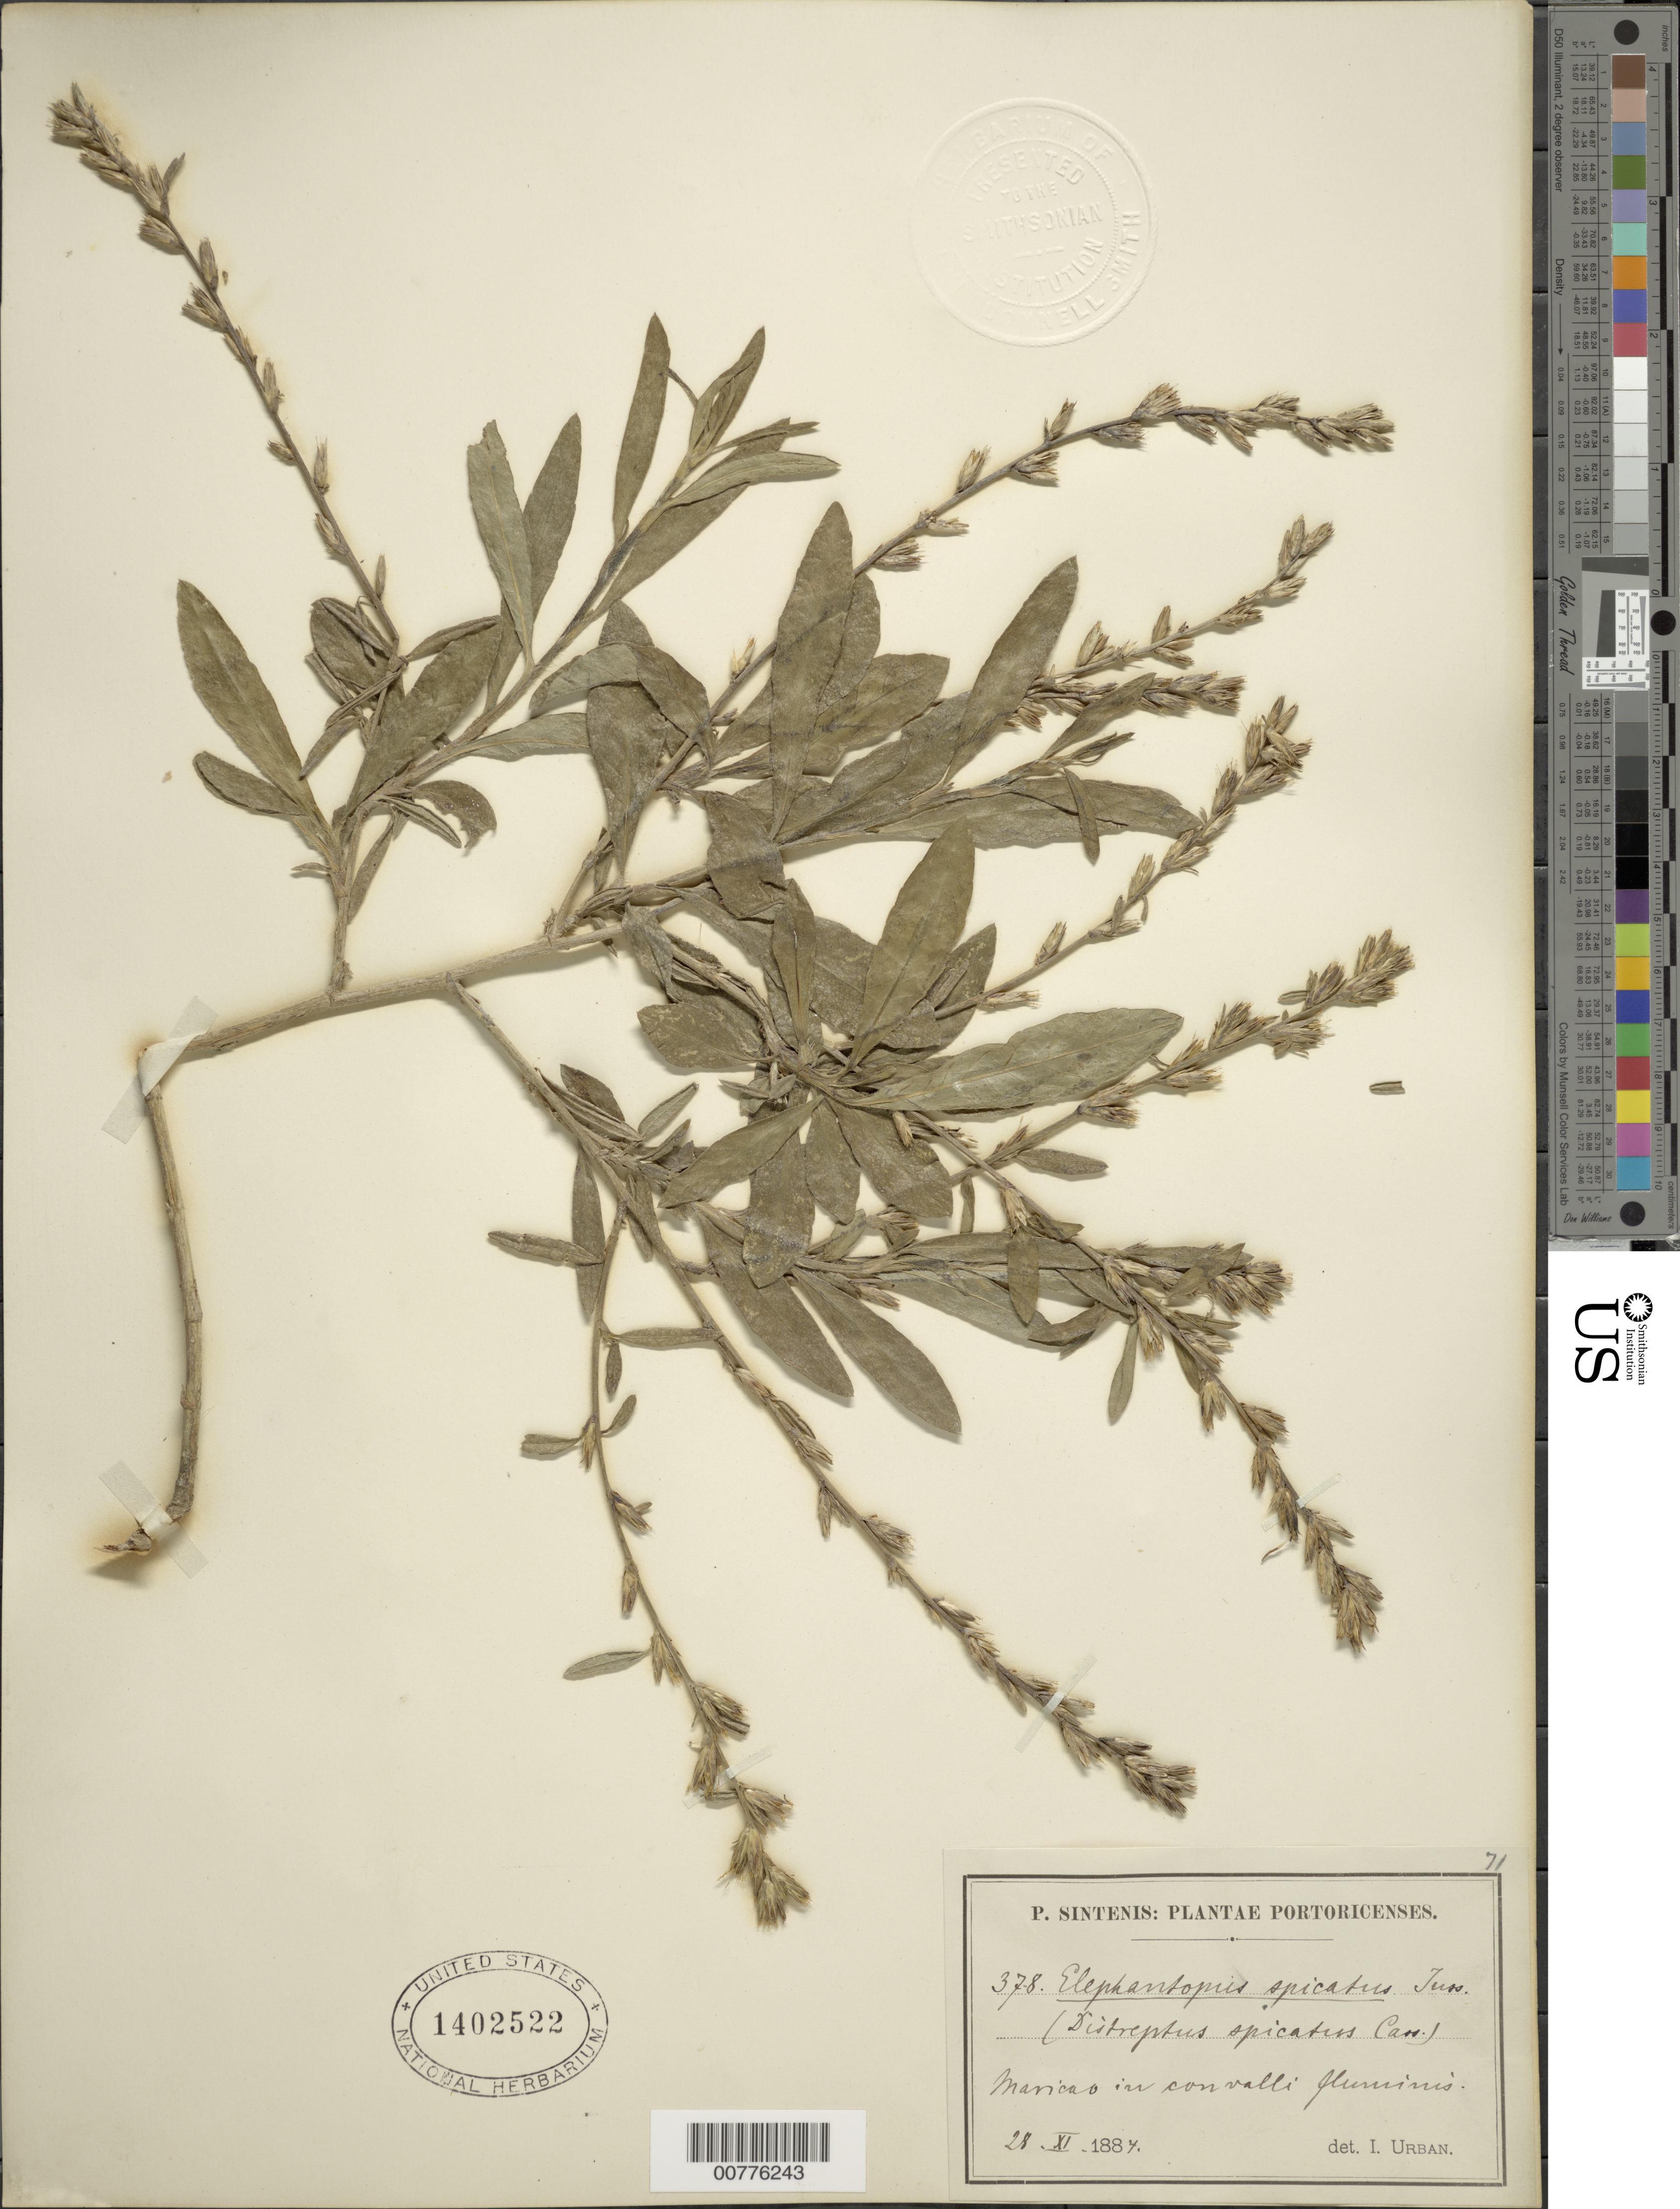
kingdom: Plantae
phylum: Tracheophyta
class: Magnoliopsida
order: Asterales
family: Asteraceae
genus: Pseudelephantopus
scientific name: Pseudelephantopus spicatus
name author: (Juss. ex Aubl.) C.F. Baker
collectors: P. Sintenis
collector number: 378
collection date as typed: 28 Nov 1884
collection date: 1884-11-28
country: Puerto Rico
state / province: Maricao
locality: Maricao in convalli fluminis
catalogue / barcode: US 1402522